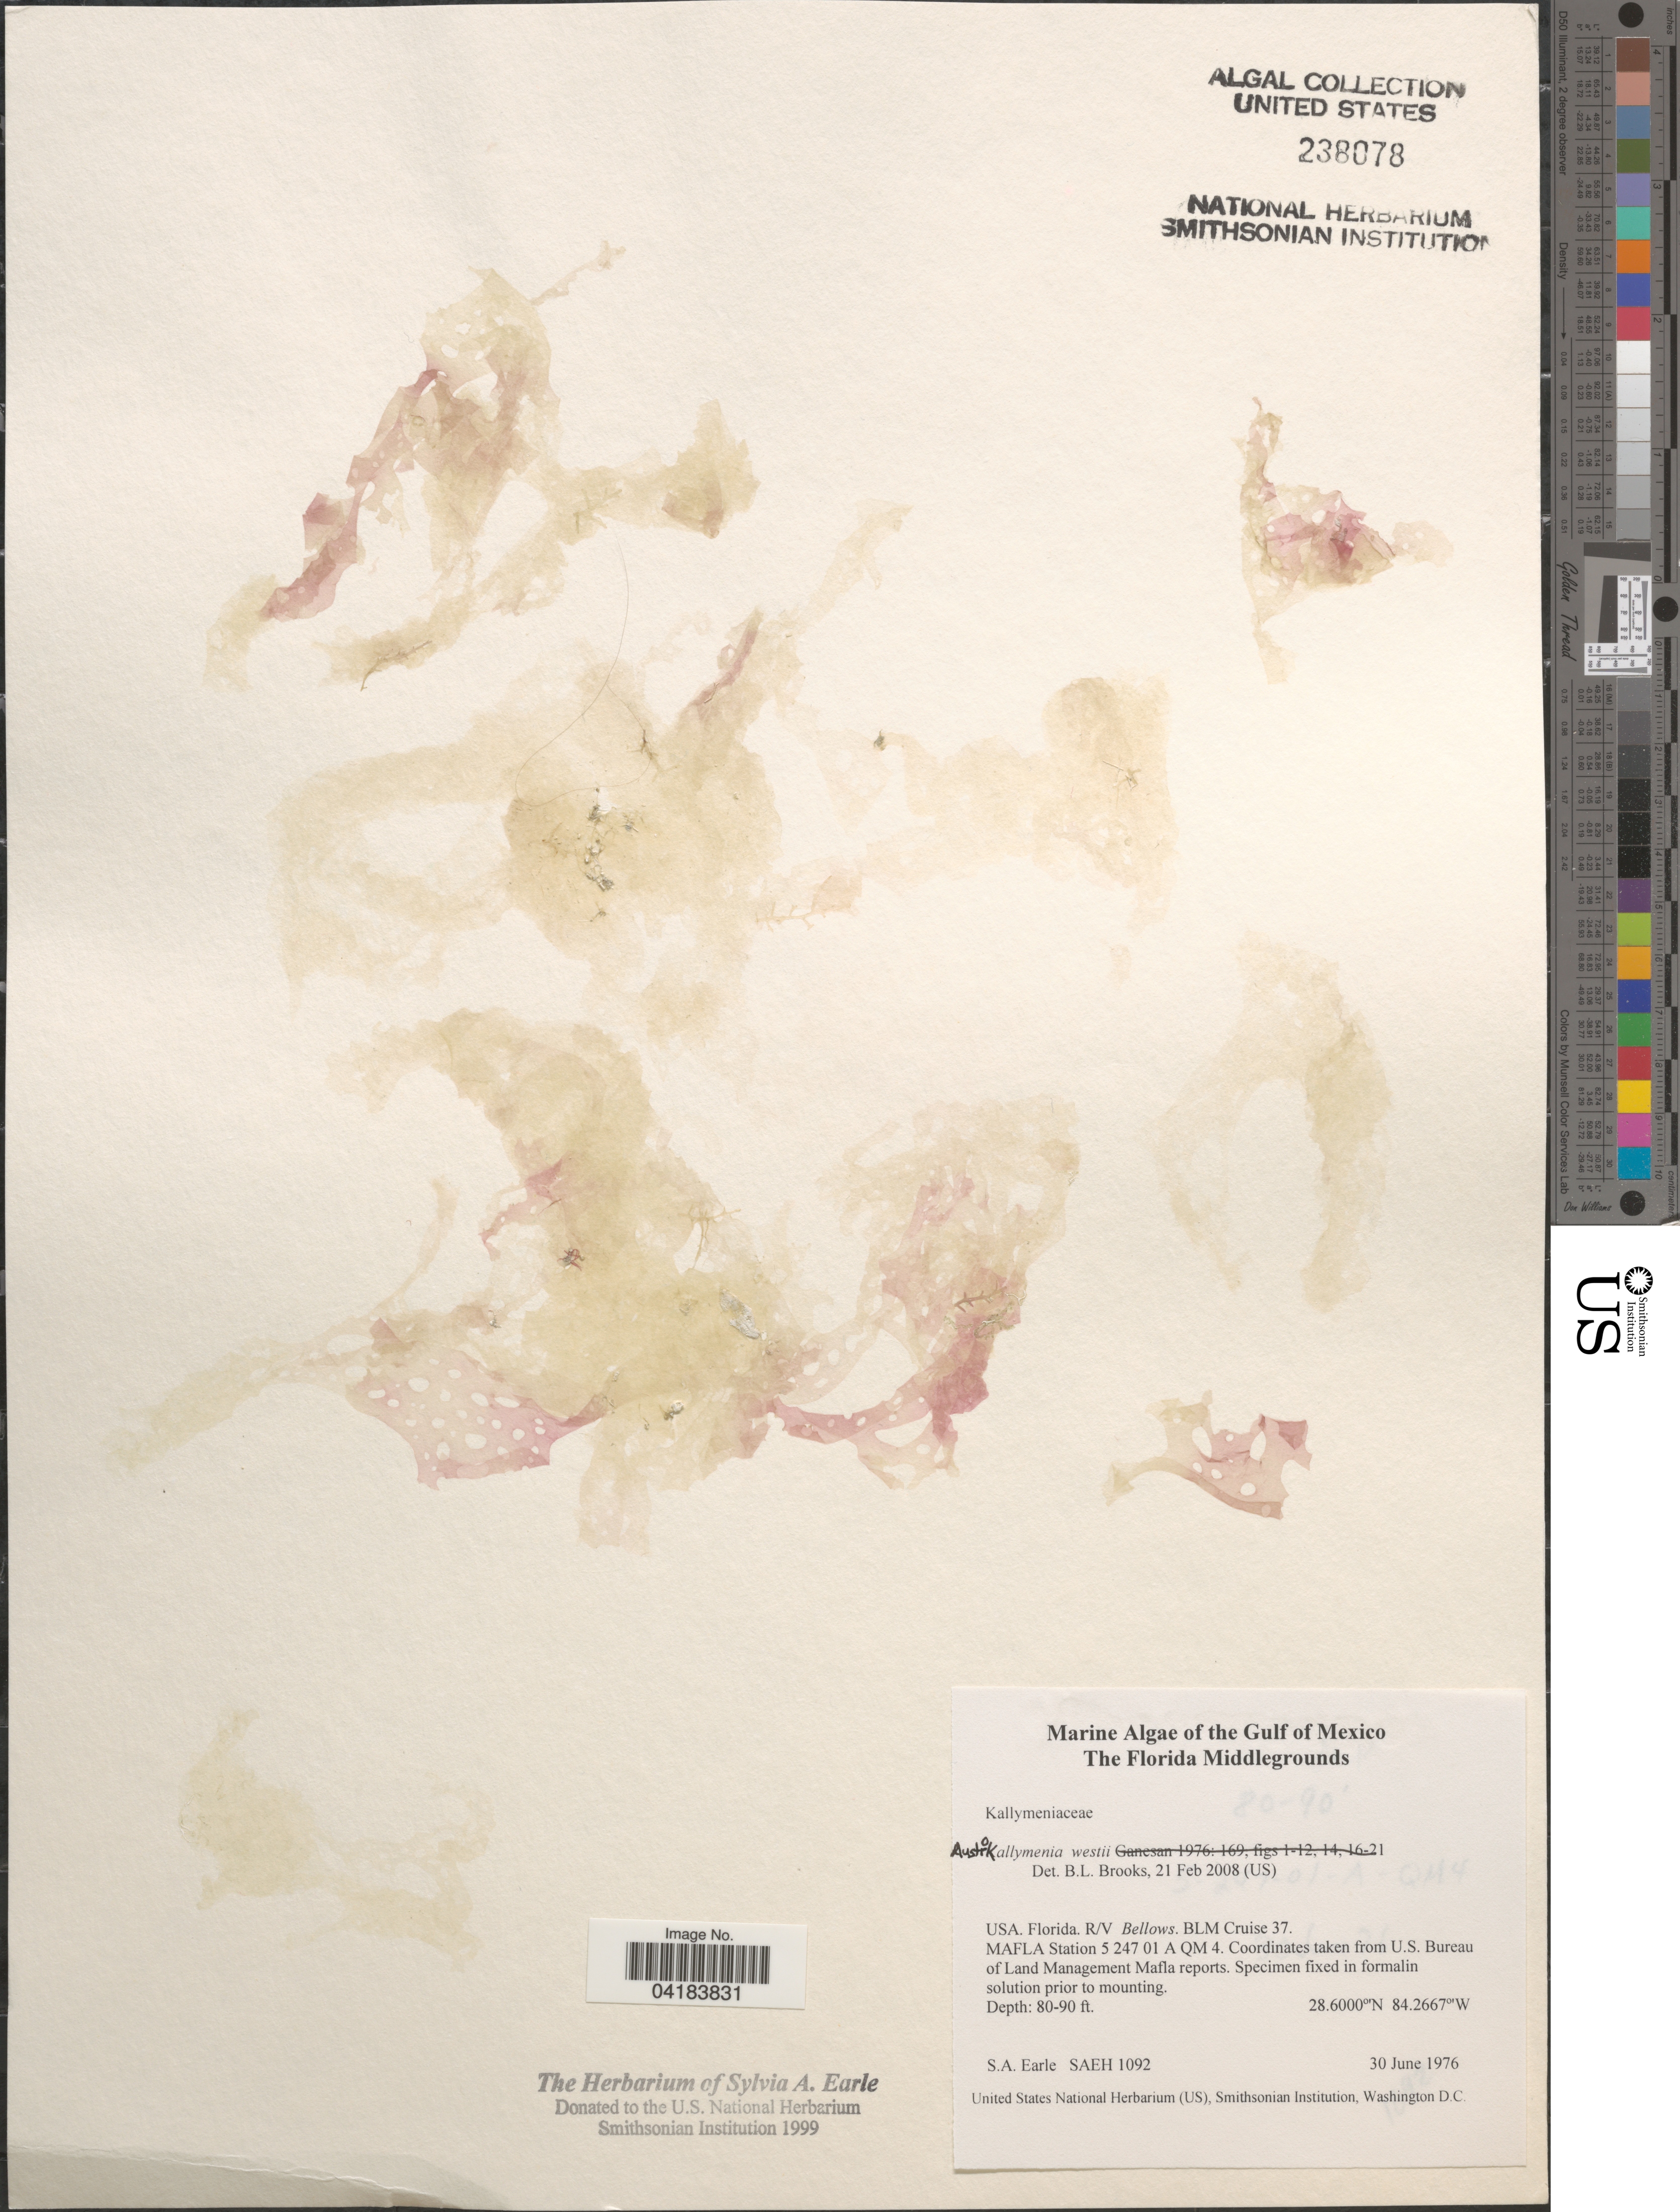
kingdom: Plantae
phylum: Rhodophyta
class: Florideophyceae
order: Gigartinales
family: Kallymeniaceae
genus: Austrokallymenia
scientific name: Austrokallymenia westii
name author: (Ganesan) C.W. Schneid. & G.W. Saunders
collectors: S. A. Earle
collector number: SAEH1092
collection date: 1976-06-30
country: United States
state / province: Florida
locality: Gulf of Mexico. The Florida Middlegrounds. R/V Bellows. BLM Cruise 37. MAFLA Station 5 247 01 A QM 4.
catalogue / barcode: US 238078